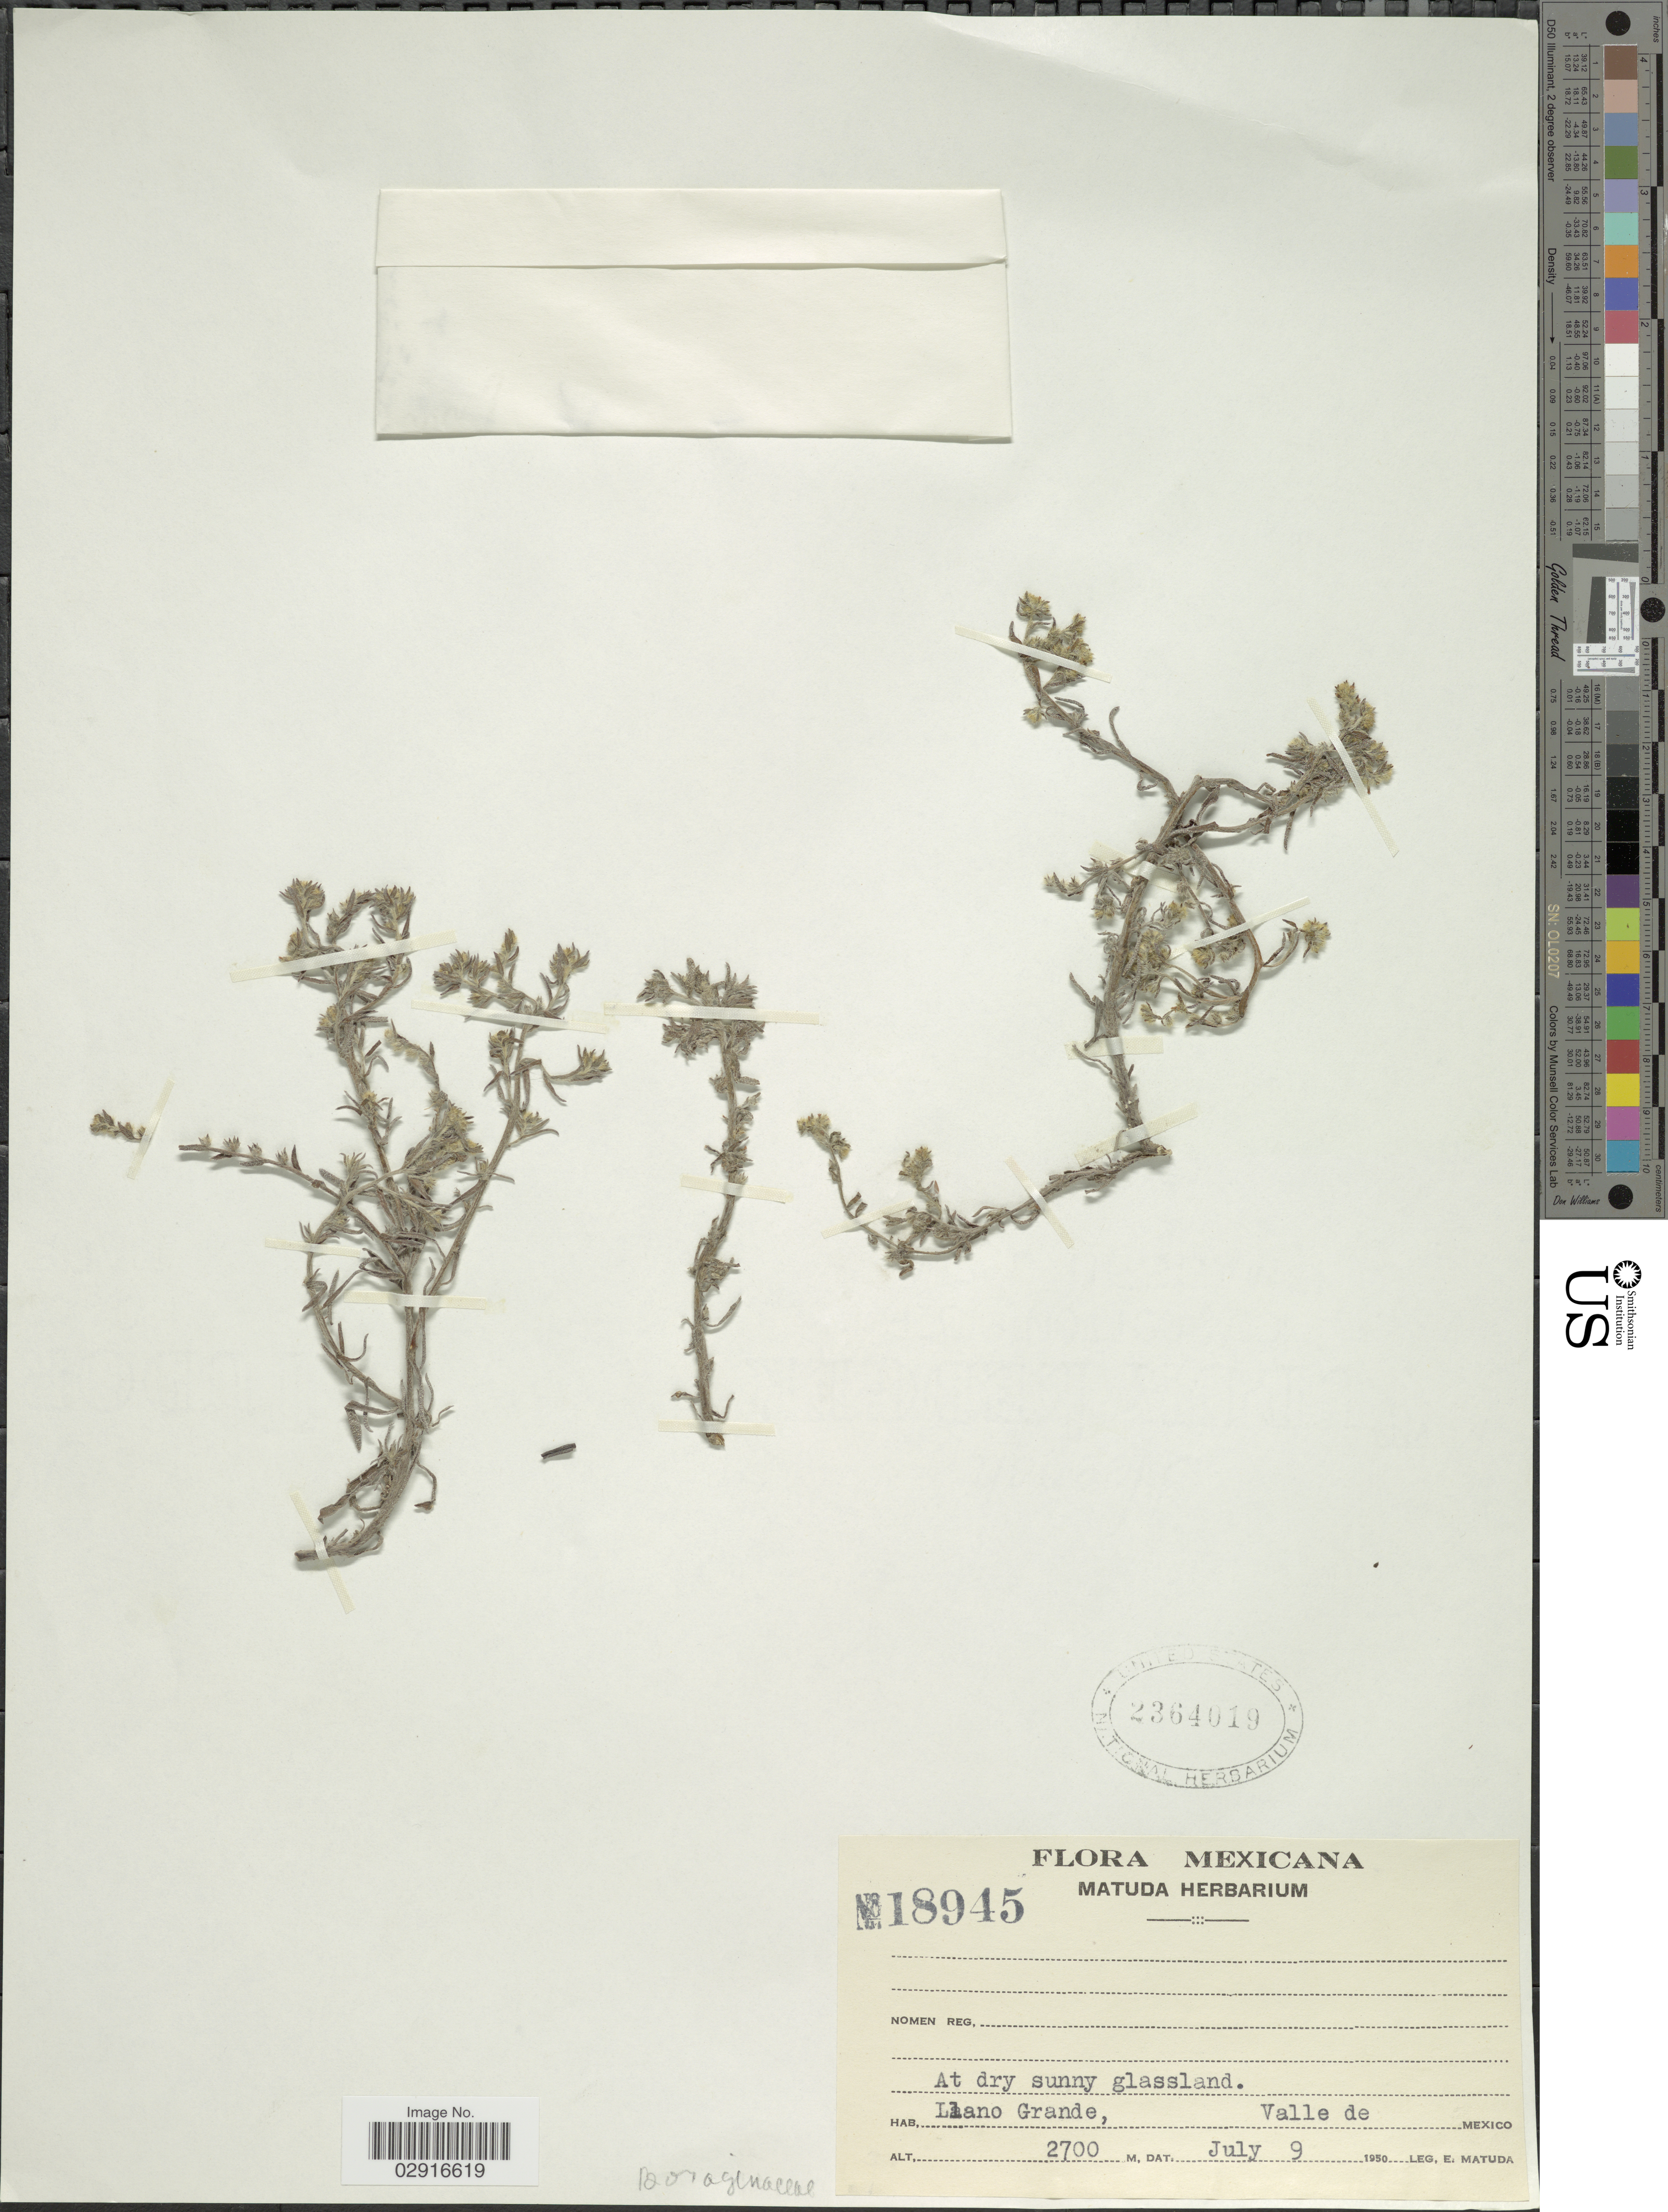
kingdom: Plantae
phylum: Tracheophyta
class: Magnoliopsida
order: Boraginales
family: Boraginaceae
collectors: E. Matuda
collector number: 18945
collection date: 1950-07-09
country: Mexico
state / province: México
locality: Llano Grande, Valle de Mexico.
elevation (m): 2700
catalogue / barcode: US 2364019